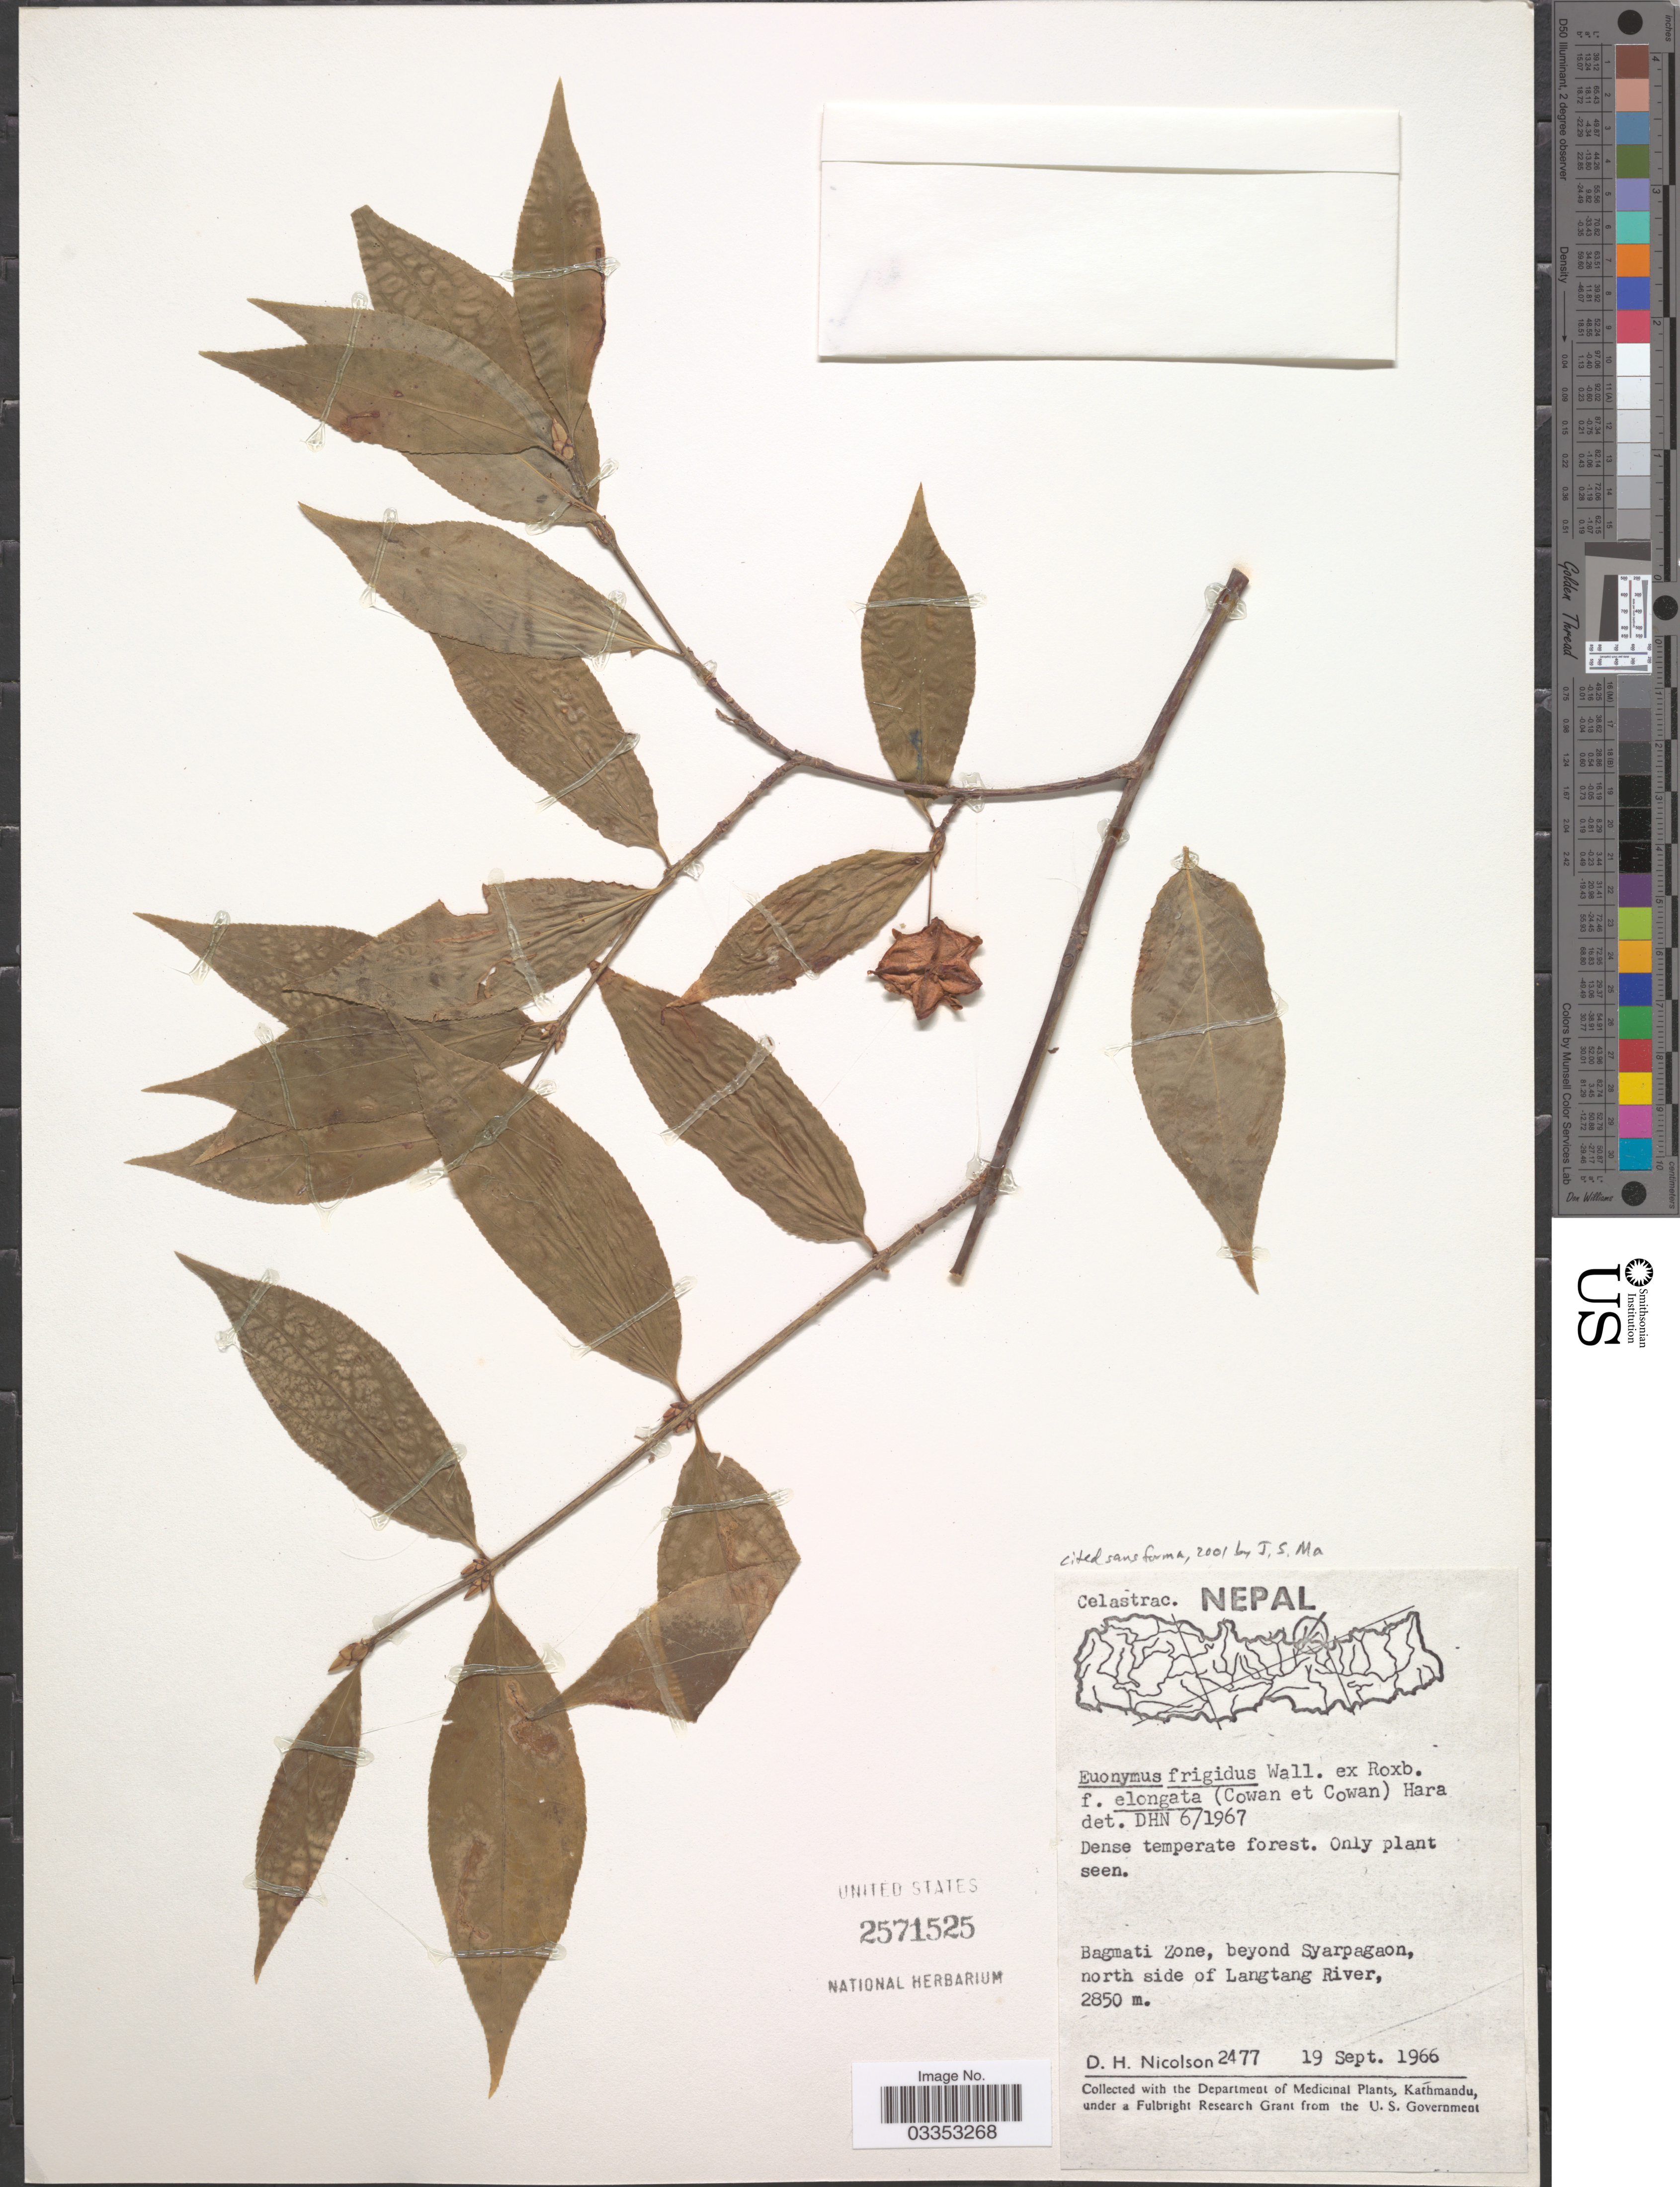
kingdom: Plantae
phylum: Tracheophyta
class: Magnoliopsida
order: Celastrales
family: Celastraceae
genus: Euonymus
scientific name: Euonymus frigidus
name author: Wall.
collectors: D. H. Nicolson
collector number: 2477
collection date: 1966-09-19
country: Nepal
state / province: Bagmati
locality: Bagmati Zone, beyond Syarpagaon, north side of Langtang River.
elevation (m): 2850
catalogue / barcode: US 2571525